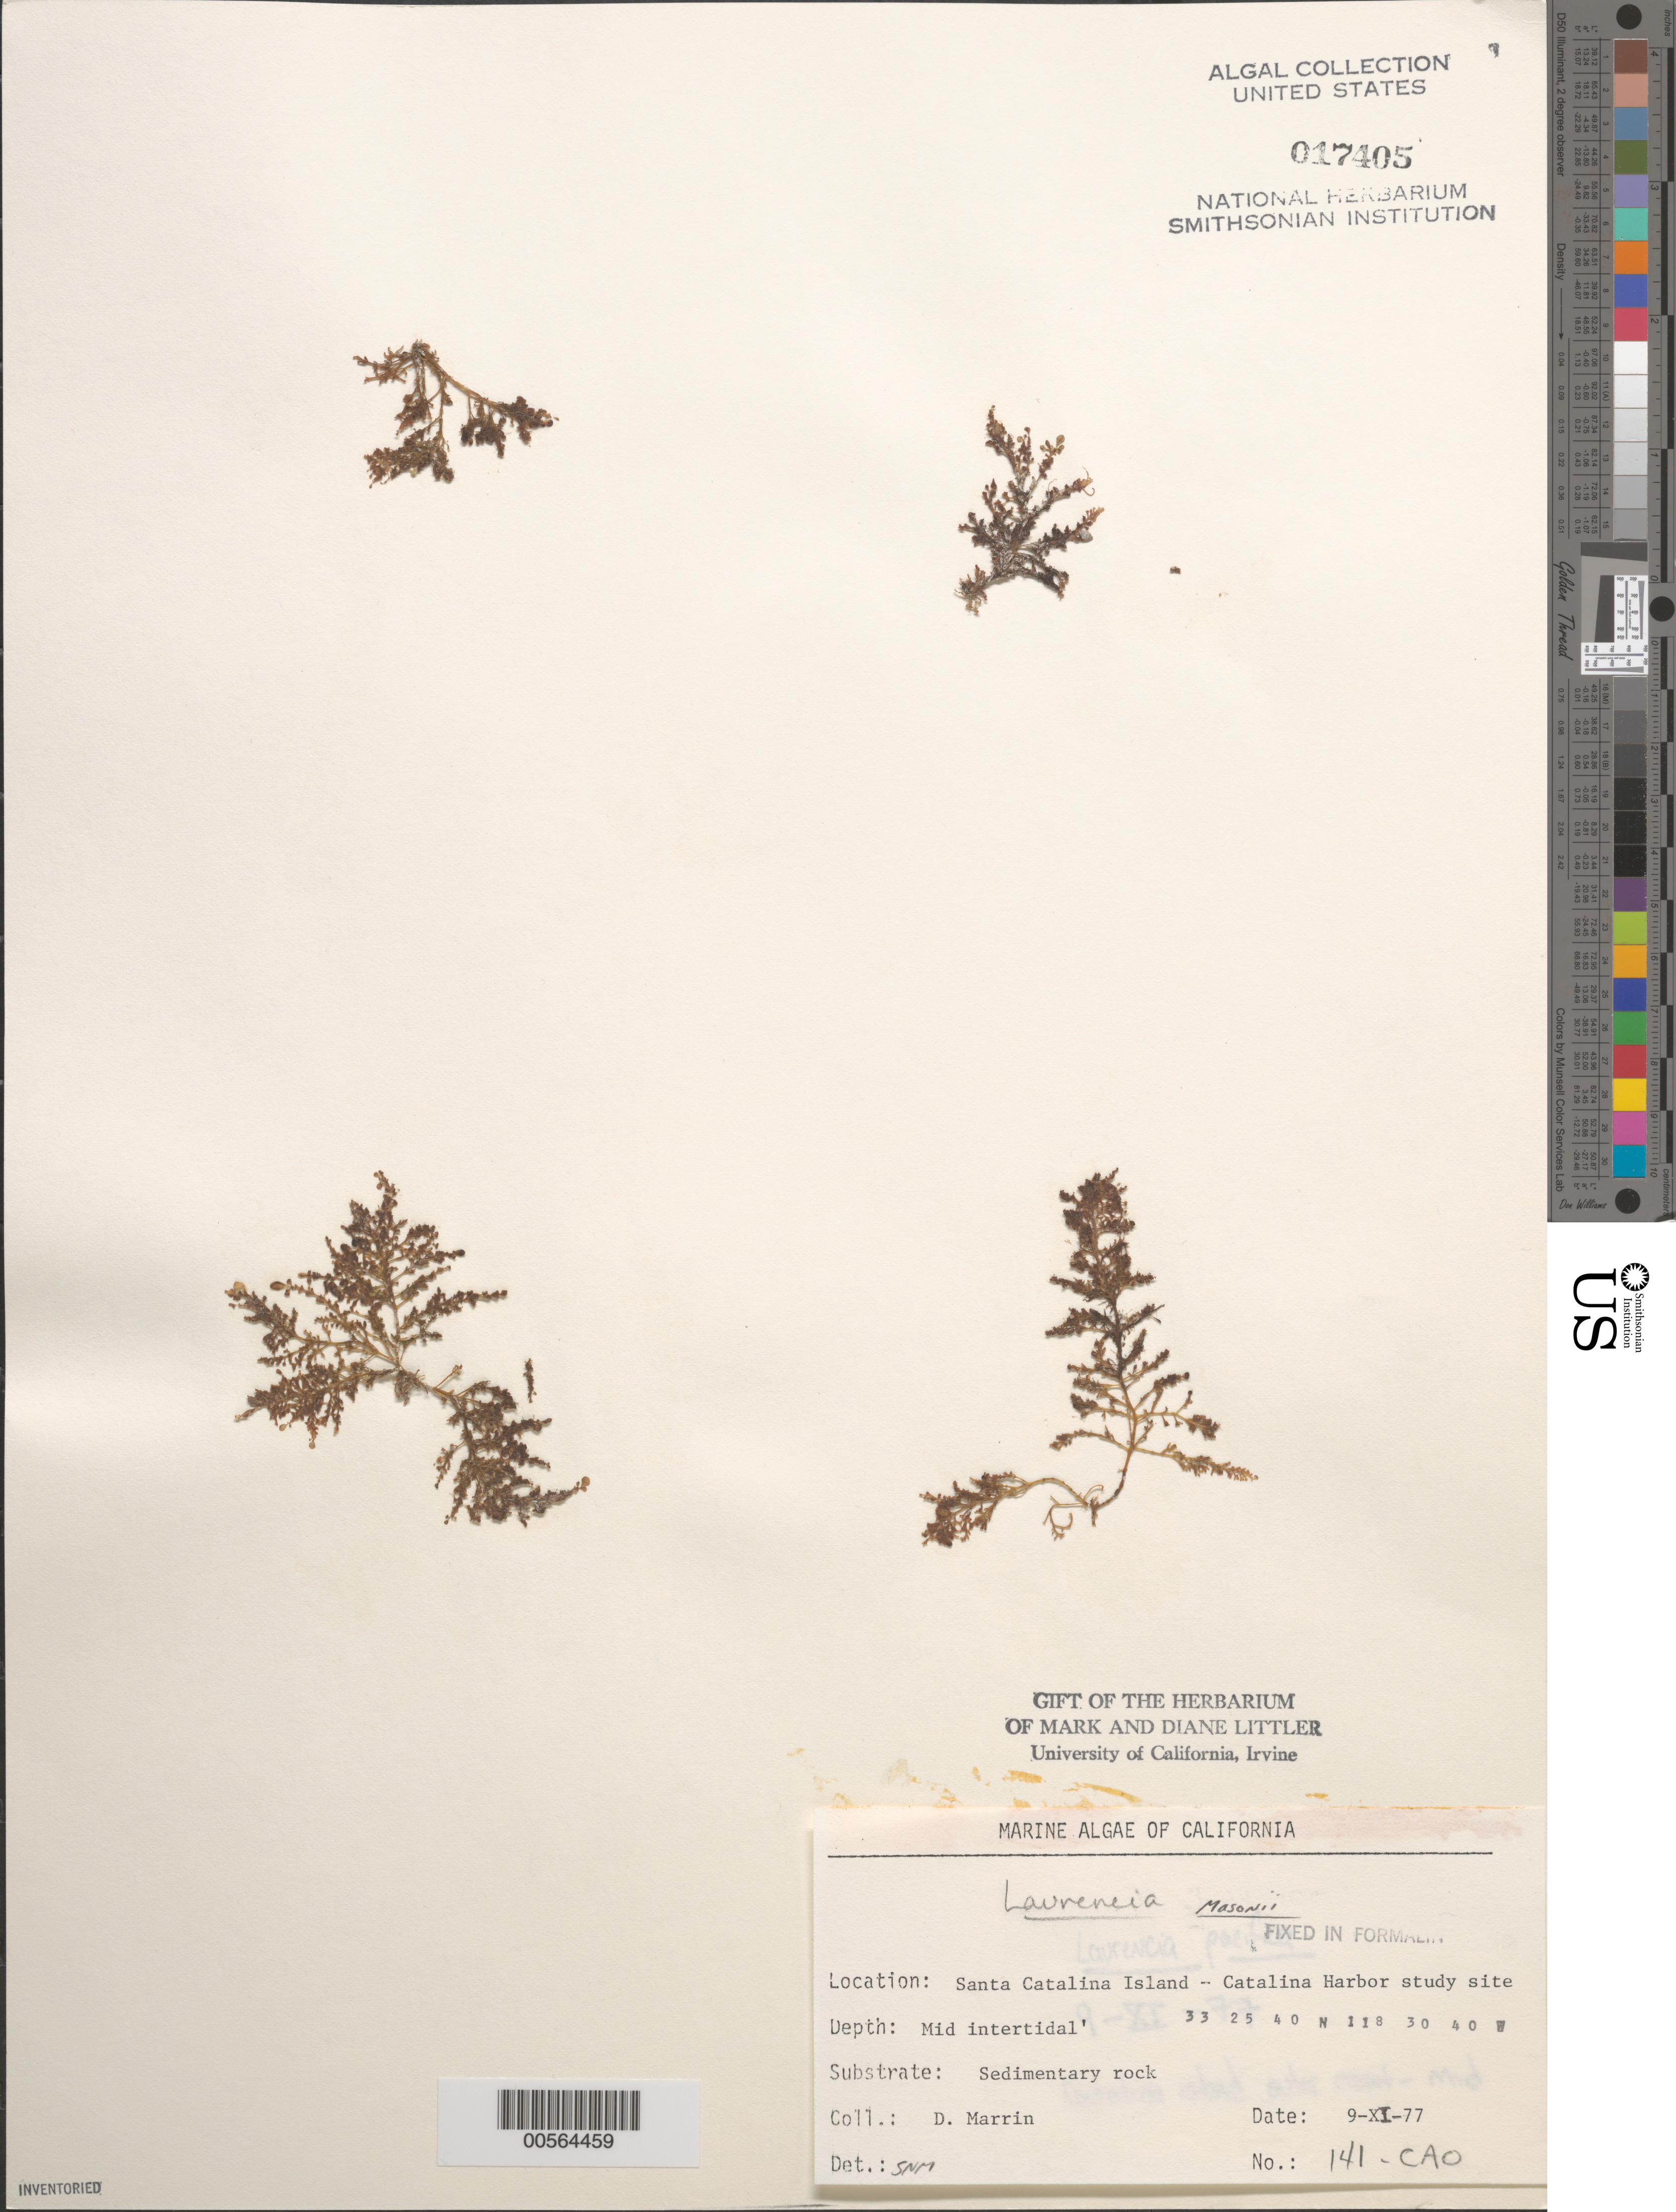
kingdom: Plantae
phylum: Rhodophyta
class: Florideophyceae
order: Ceramiales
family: Rhodomelaceae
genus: Laurencia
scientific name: Laurencia masonii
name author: Setch. & N.L. Gardner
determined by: Murray, S. N.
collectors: D. Marrin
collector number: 141-cao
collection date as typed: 09 Nov 1977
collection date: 1977-11-09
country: United States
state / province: California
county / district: Los Angeles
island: Santa Catalina Island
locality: Catalina Harbor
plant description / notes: BLM-SOCALBIGHT Rocky Intertidal Survey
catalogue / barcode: US 17405